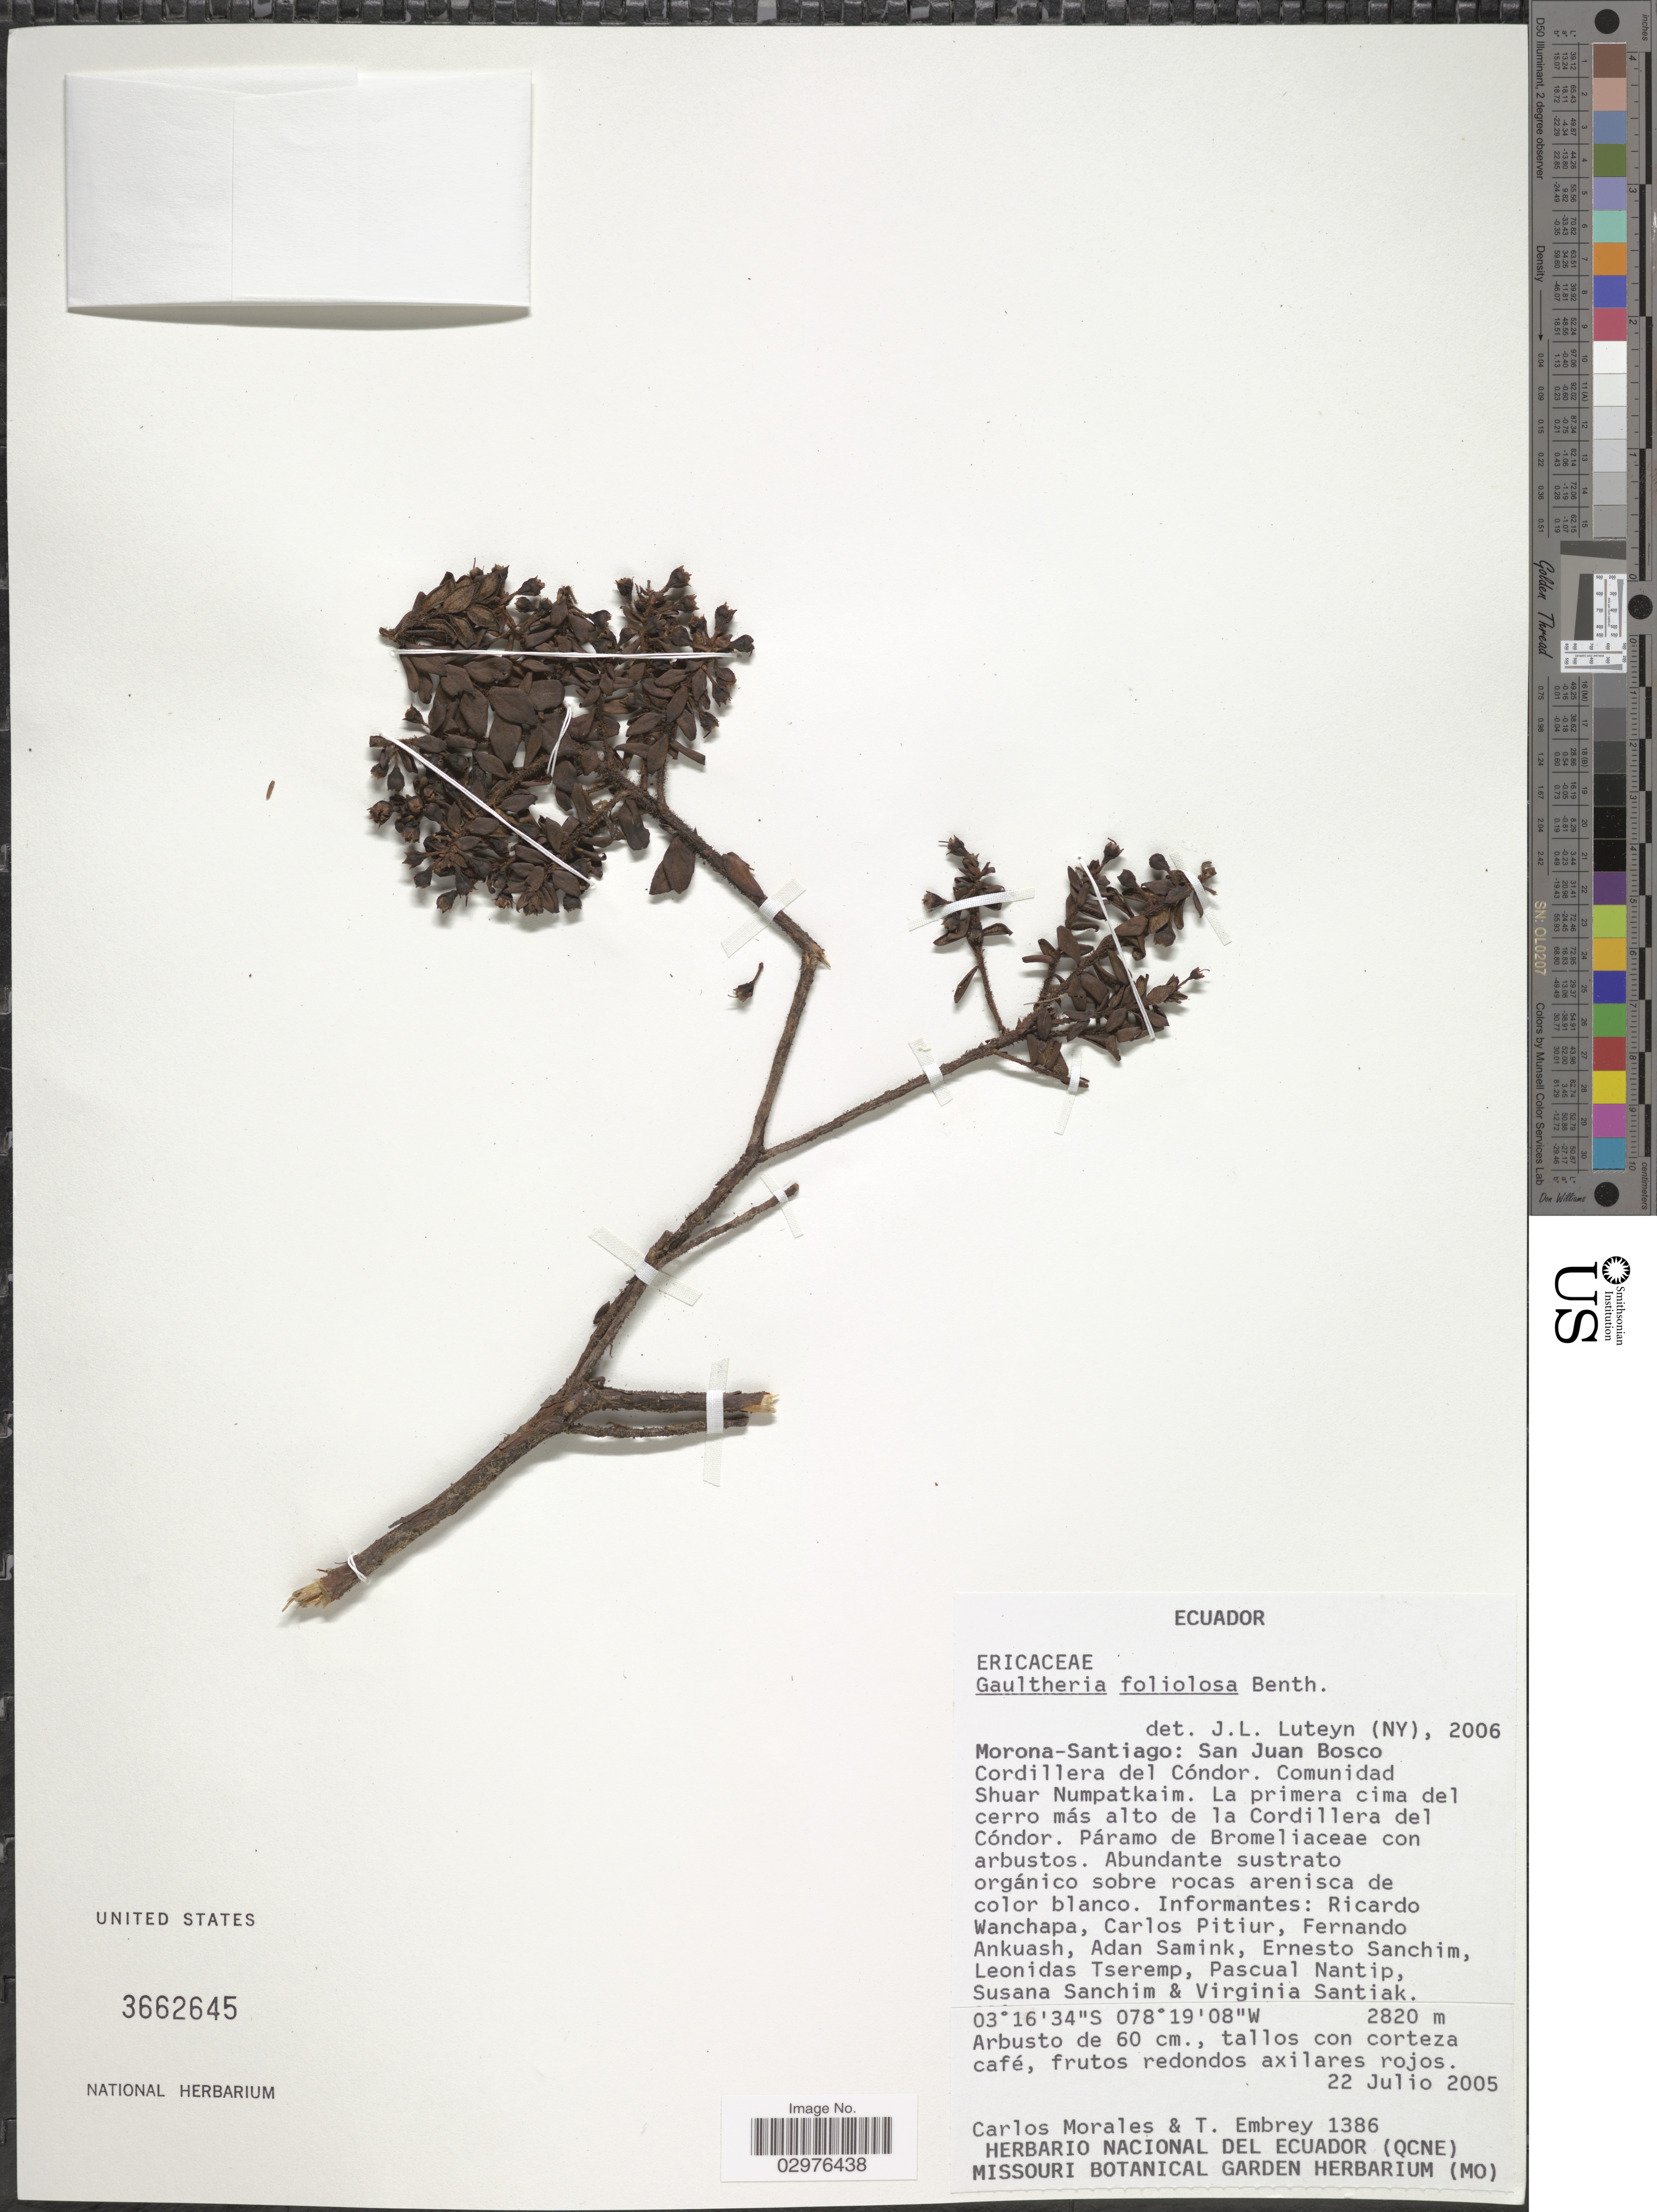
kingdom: Plantae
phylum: Tracheophyta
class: Magnoliopsida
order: Ericales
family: Ericaceae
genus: Gaultheria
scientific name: Gaultheria foliolosa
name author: Benth.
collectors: C. Morales & T. Embrey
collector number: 1386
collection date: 2005-07-22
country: Ecuador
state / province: Morona-Santiago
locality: San Juan Bosco. Cordillera del Cóndor. Comunidad Shuar Numpatkaim. La primera cima del cerro más alto de la Cordillera del Cóndor.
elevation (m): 2820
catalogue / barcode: US 3662645